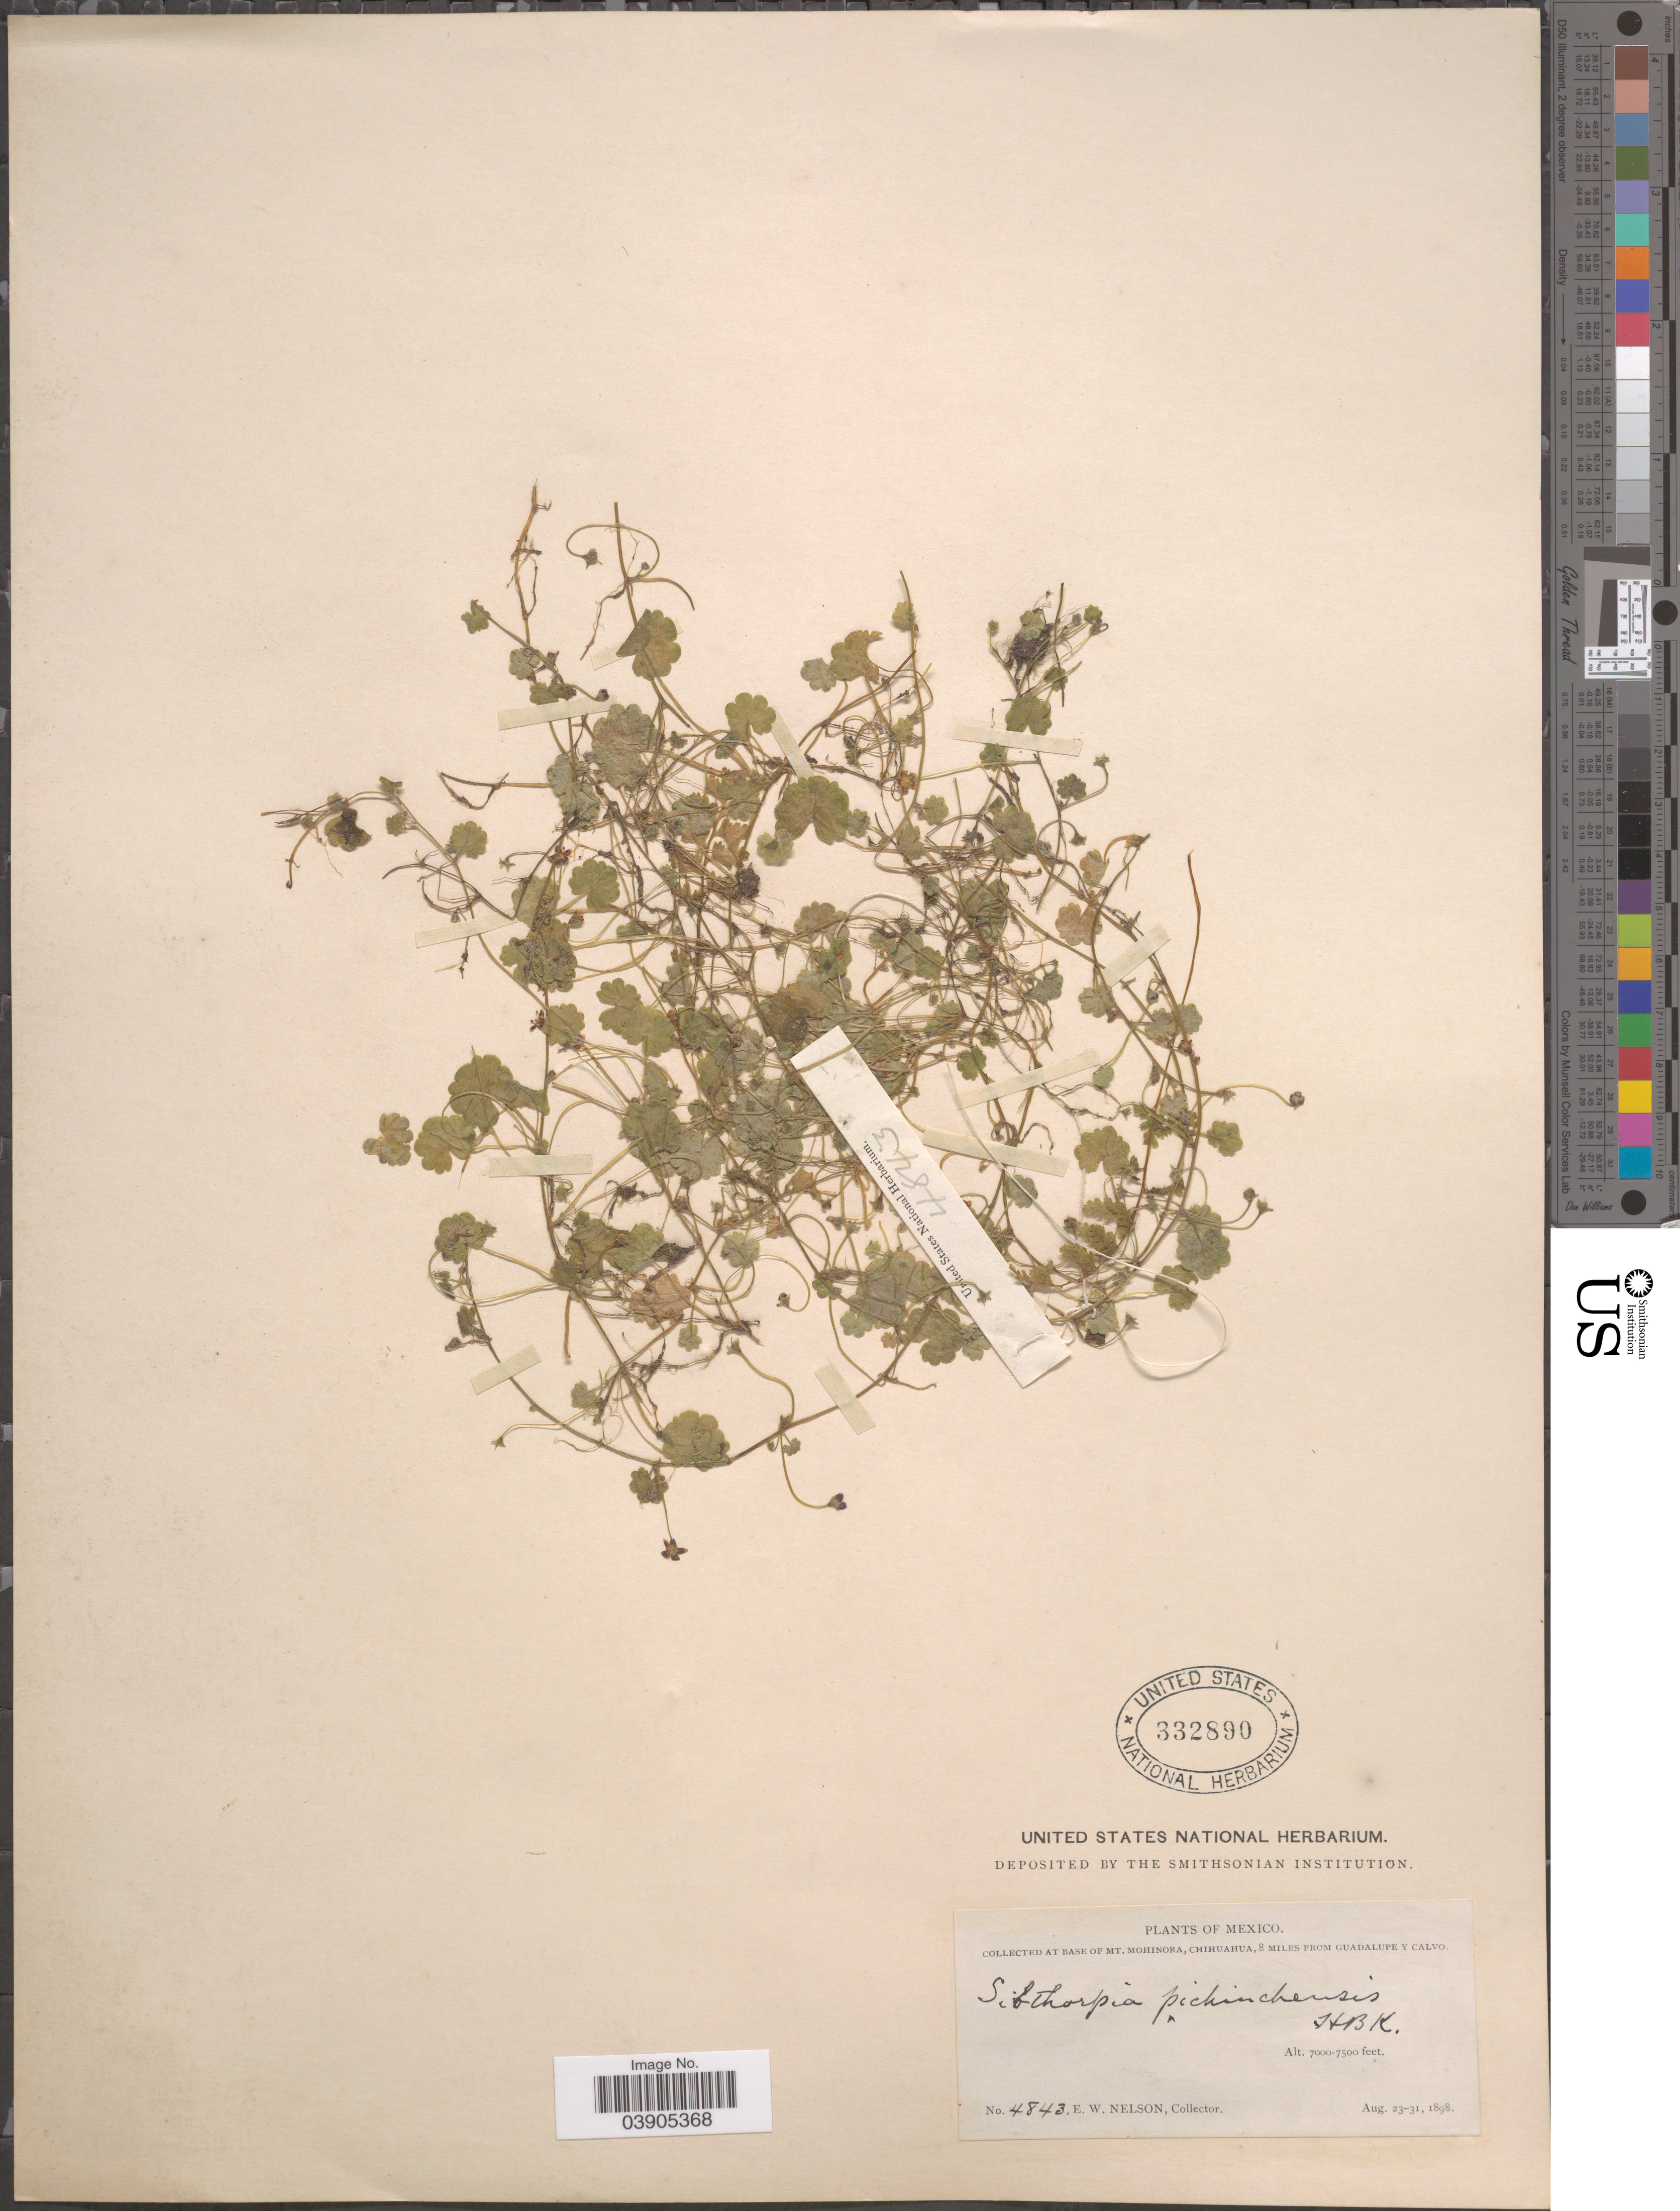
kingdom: Plantae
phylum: Tracheophyta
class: Magnoliopsida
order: Lamiales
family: Plantaginaceae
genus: Sibthorpia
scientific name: Sibthorpia repens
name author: (L.) Kuntze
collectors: E. W. Nelson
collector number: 4843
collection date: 1898-08-23/1898-08-31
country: Mexico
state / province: Chihuahua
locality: At Base of Mt. Mohinora, 8 miles from Guadalupe Y Calvo.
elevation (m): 2134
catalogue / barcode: US 332890